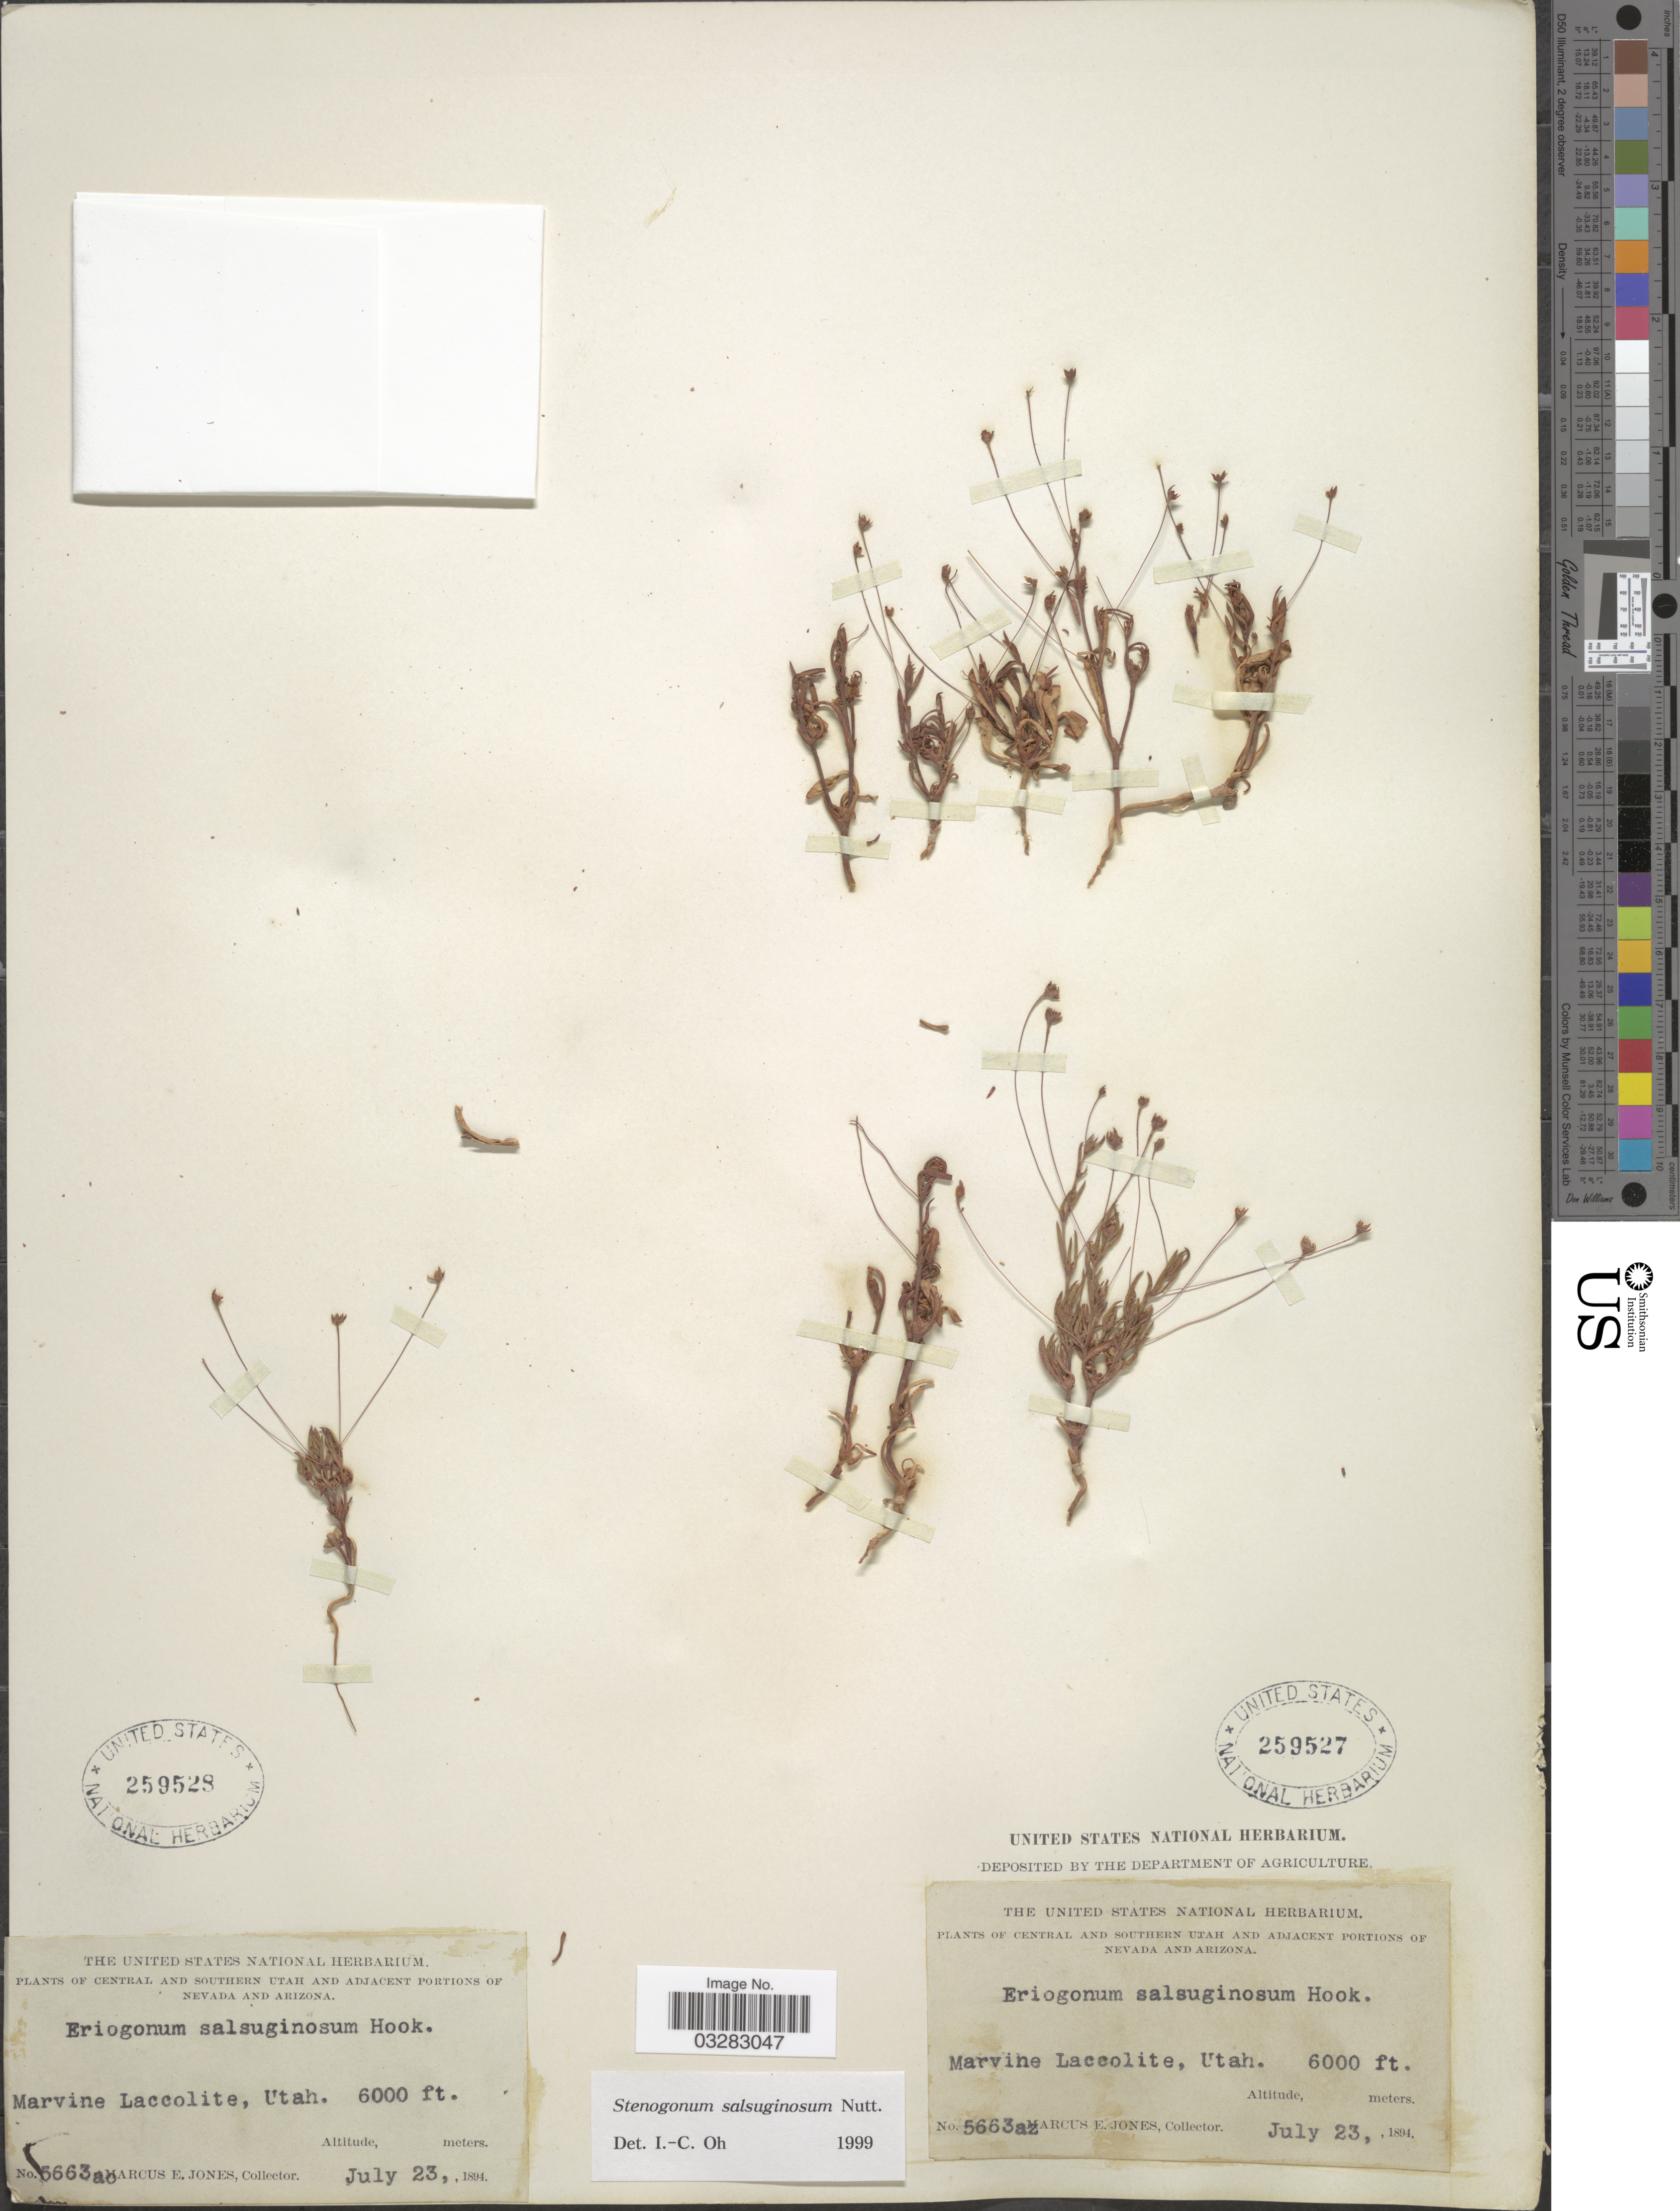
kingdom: Plantae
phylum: Tracheophyta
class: Magnoliopsida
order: Caryophyllales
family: Polygonaceae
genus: Stenogonum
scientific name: Stenogonum salsuginosum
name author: Nutt.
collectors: M. E. Jones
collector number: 5663ao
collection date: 1894-07-23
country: United States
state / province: Utah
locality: Central and Southern Utah. Marvine Laccolite.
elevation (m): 1829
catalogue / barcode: US 259528-2